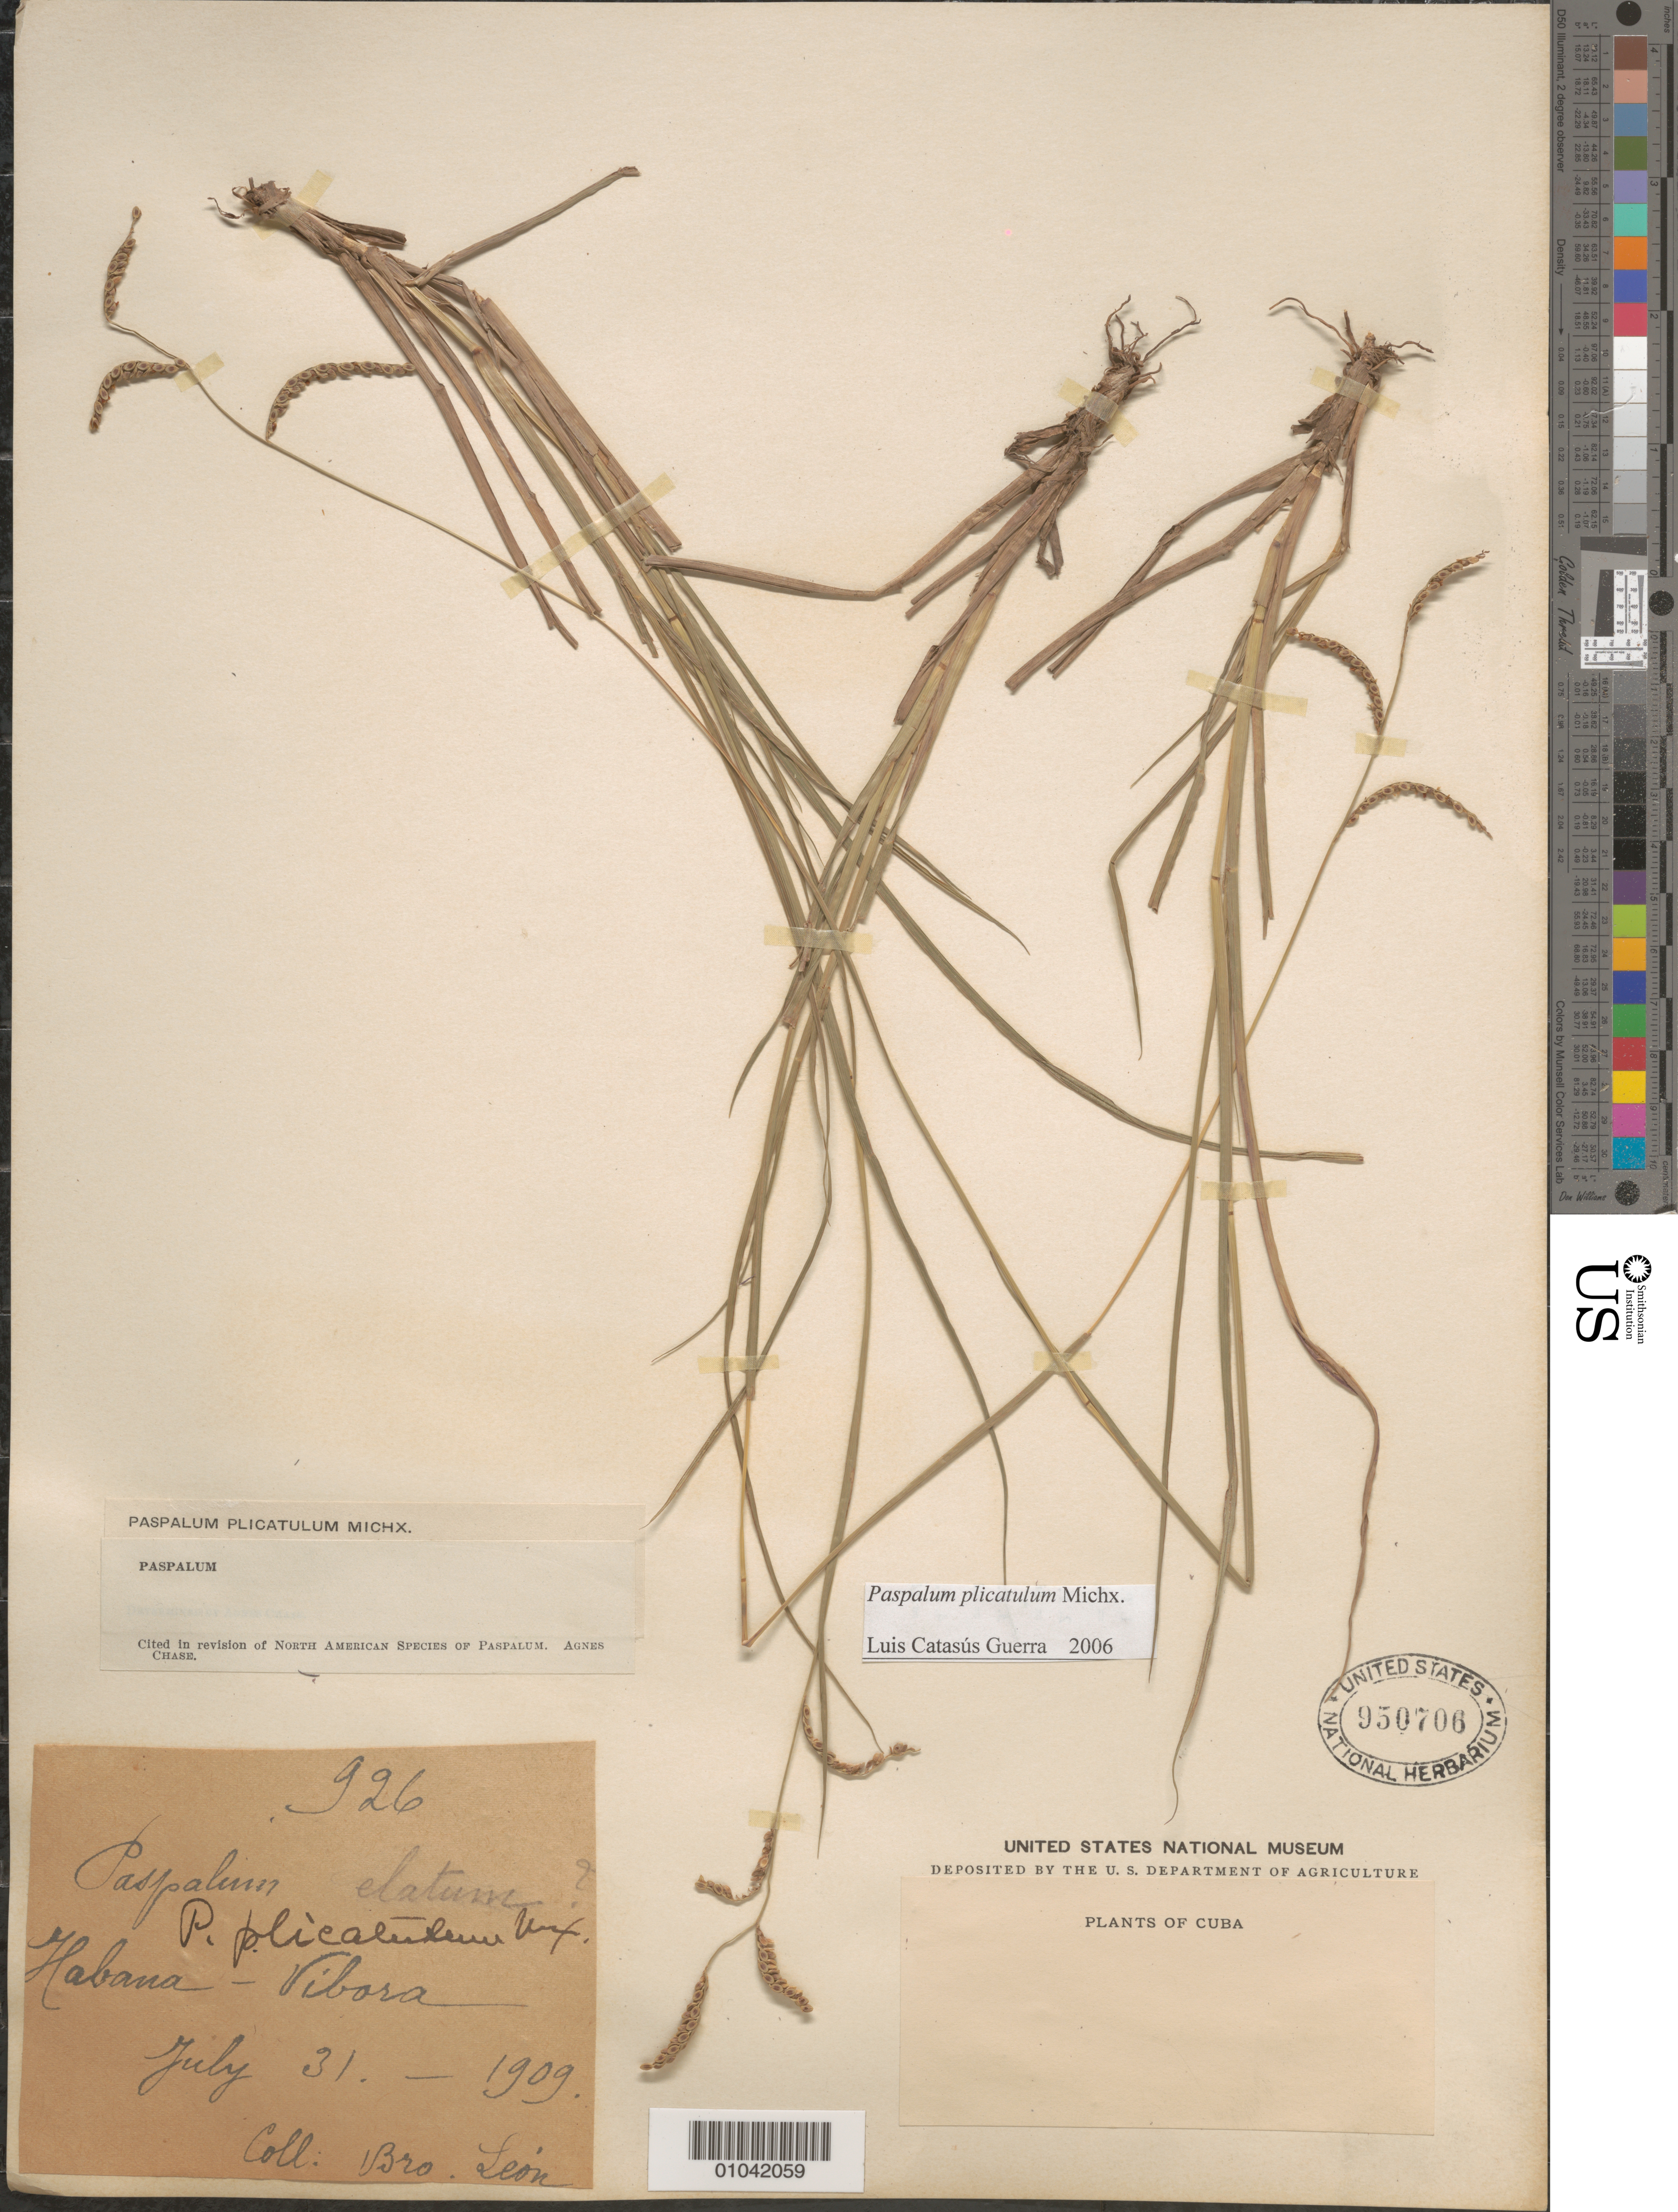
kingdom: Plantae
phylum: Tracheophyta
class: Liliopsida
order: Poales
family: Poaceae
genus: Paspalum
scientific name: Paspalum plicatulum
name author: Michx.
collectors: Bro. León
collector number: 926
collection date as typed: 31 Jul 1909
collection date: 1909-07-31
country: Cuba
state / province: La Habana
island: Cuba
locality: La Habana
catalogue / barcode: US 950706